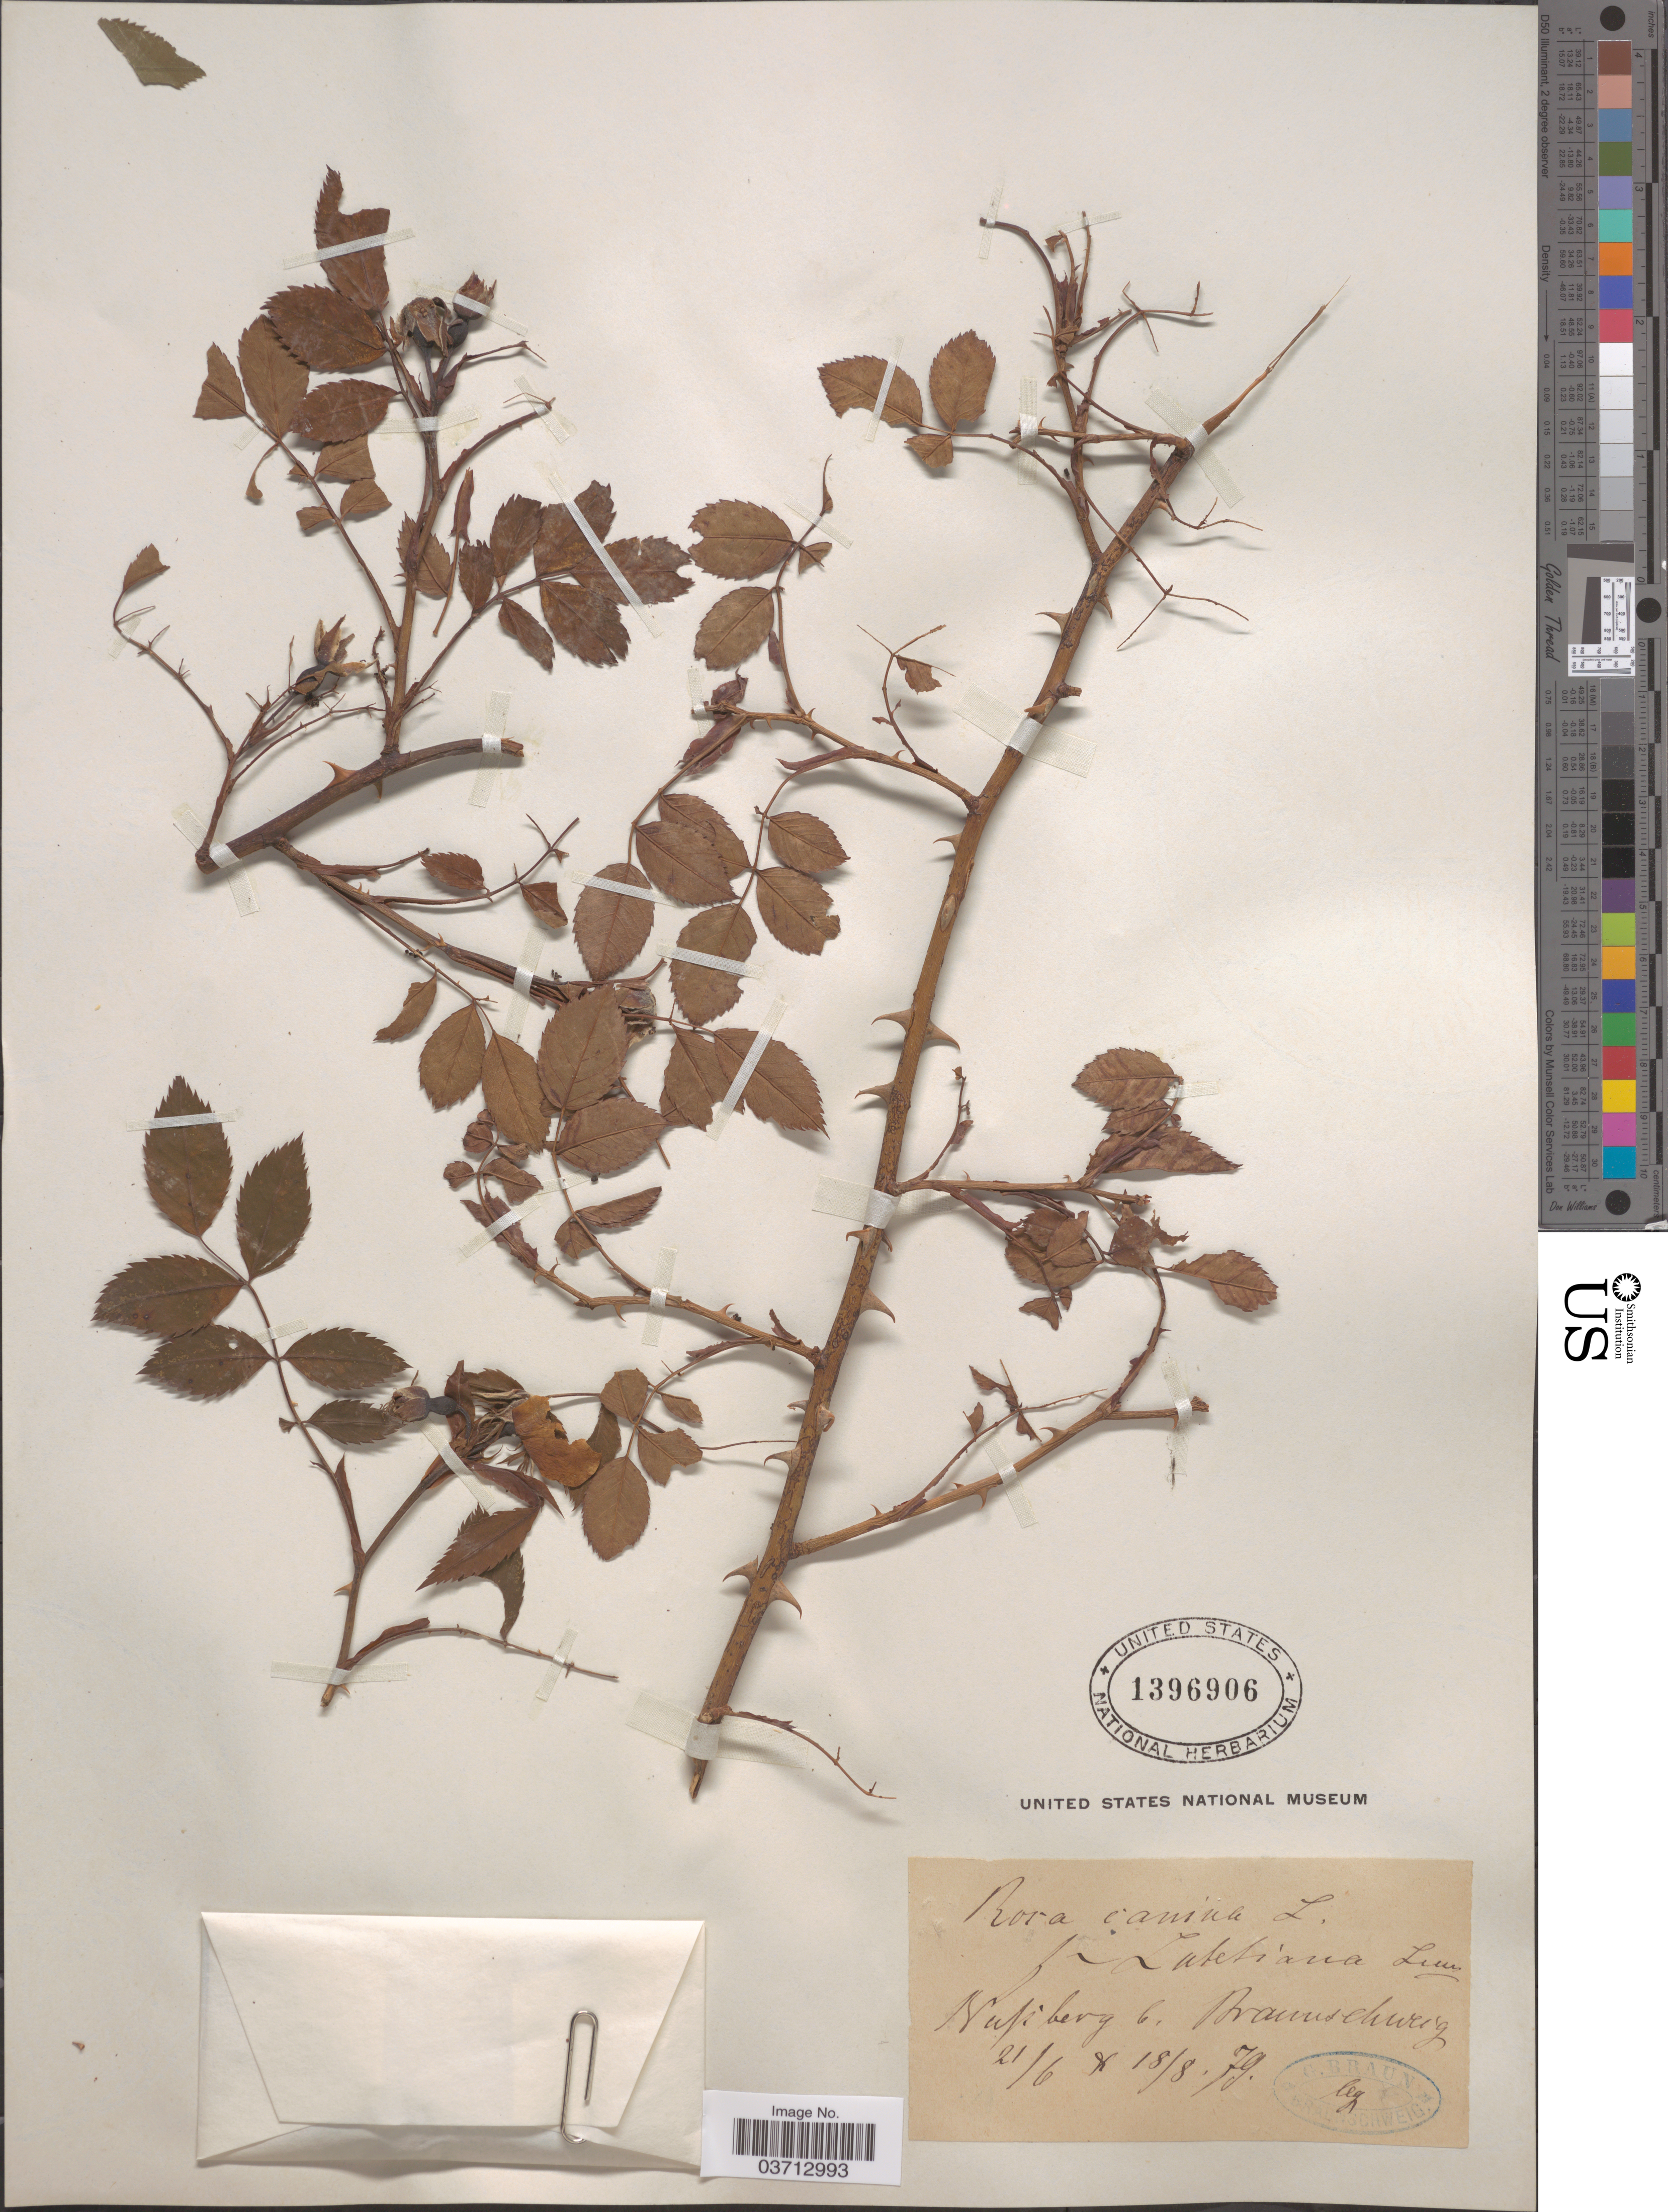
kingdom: Plantae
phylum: Tracheophyta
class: Magnoliopsida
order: Rosales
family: Rosaceae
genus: Rosa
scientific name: Rosa canina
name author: L.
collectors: G. Braun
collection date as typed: Transcribed d/m/y: 21/6/79 to 18/8/79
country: Germany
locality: Nussberg b. Braunschweig.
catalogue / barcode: US 1396906